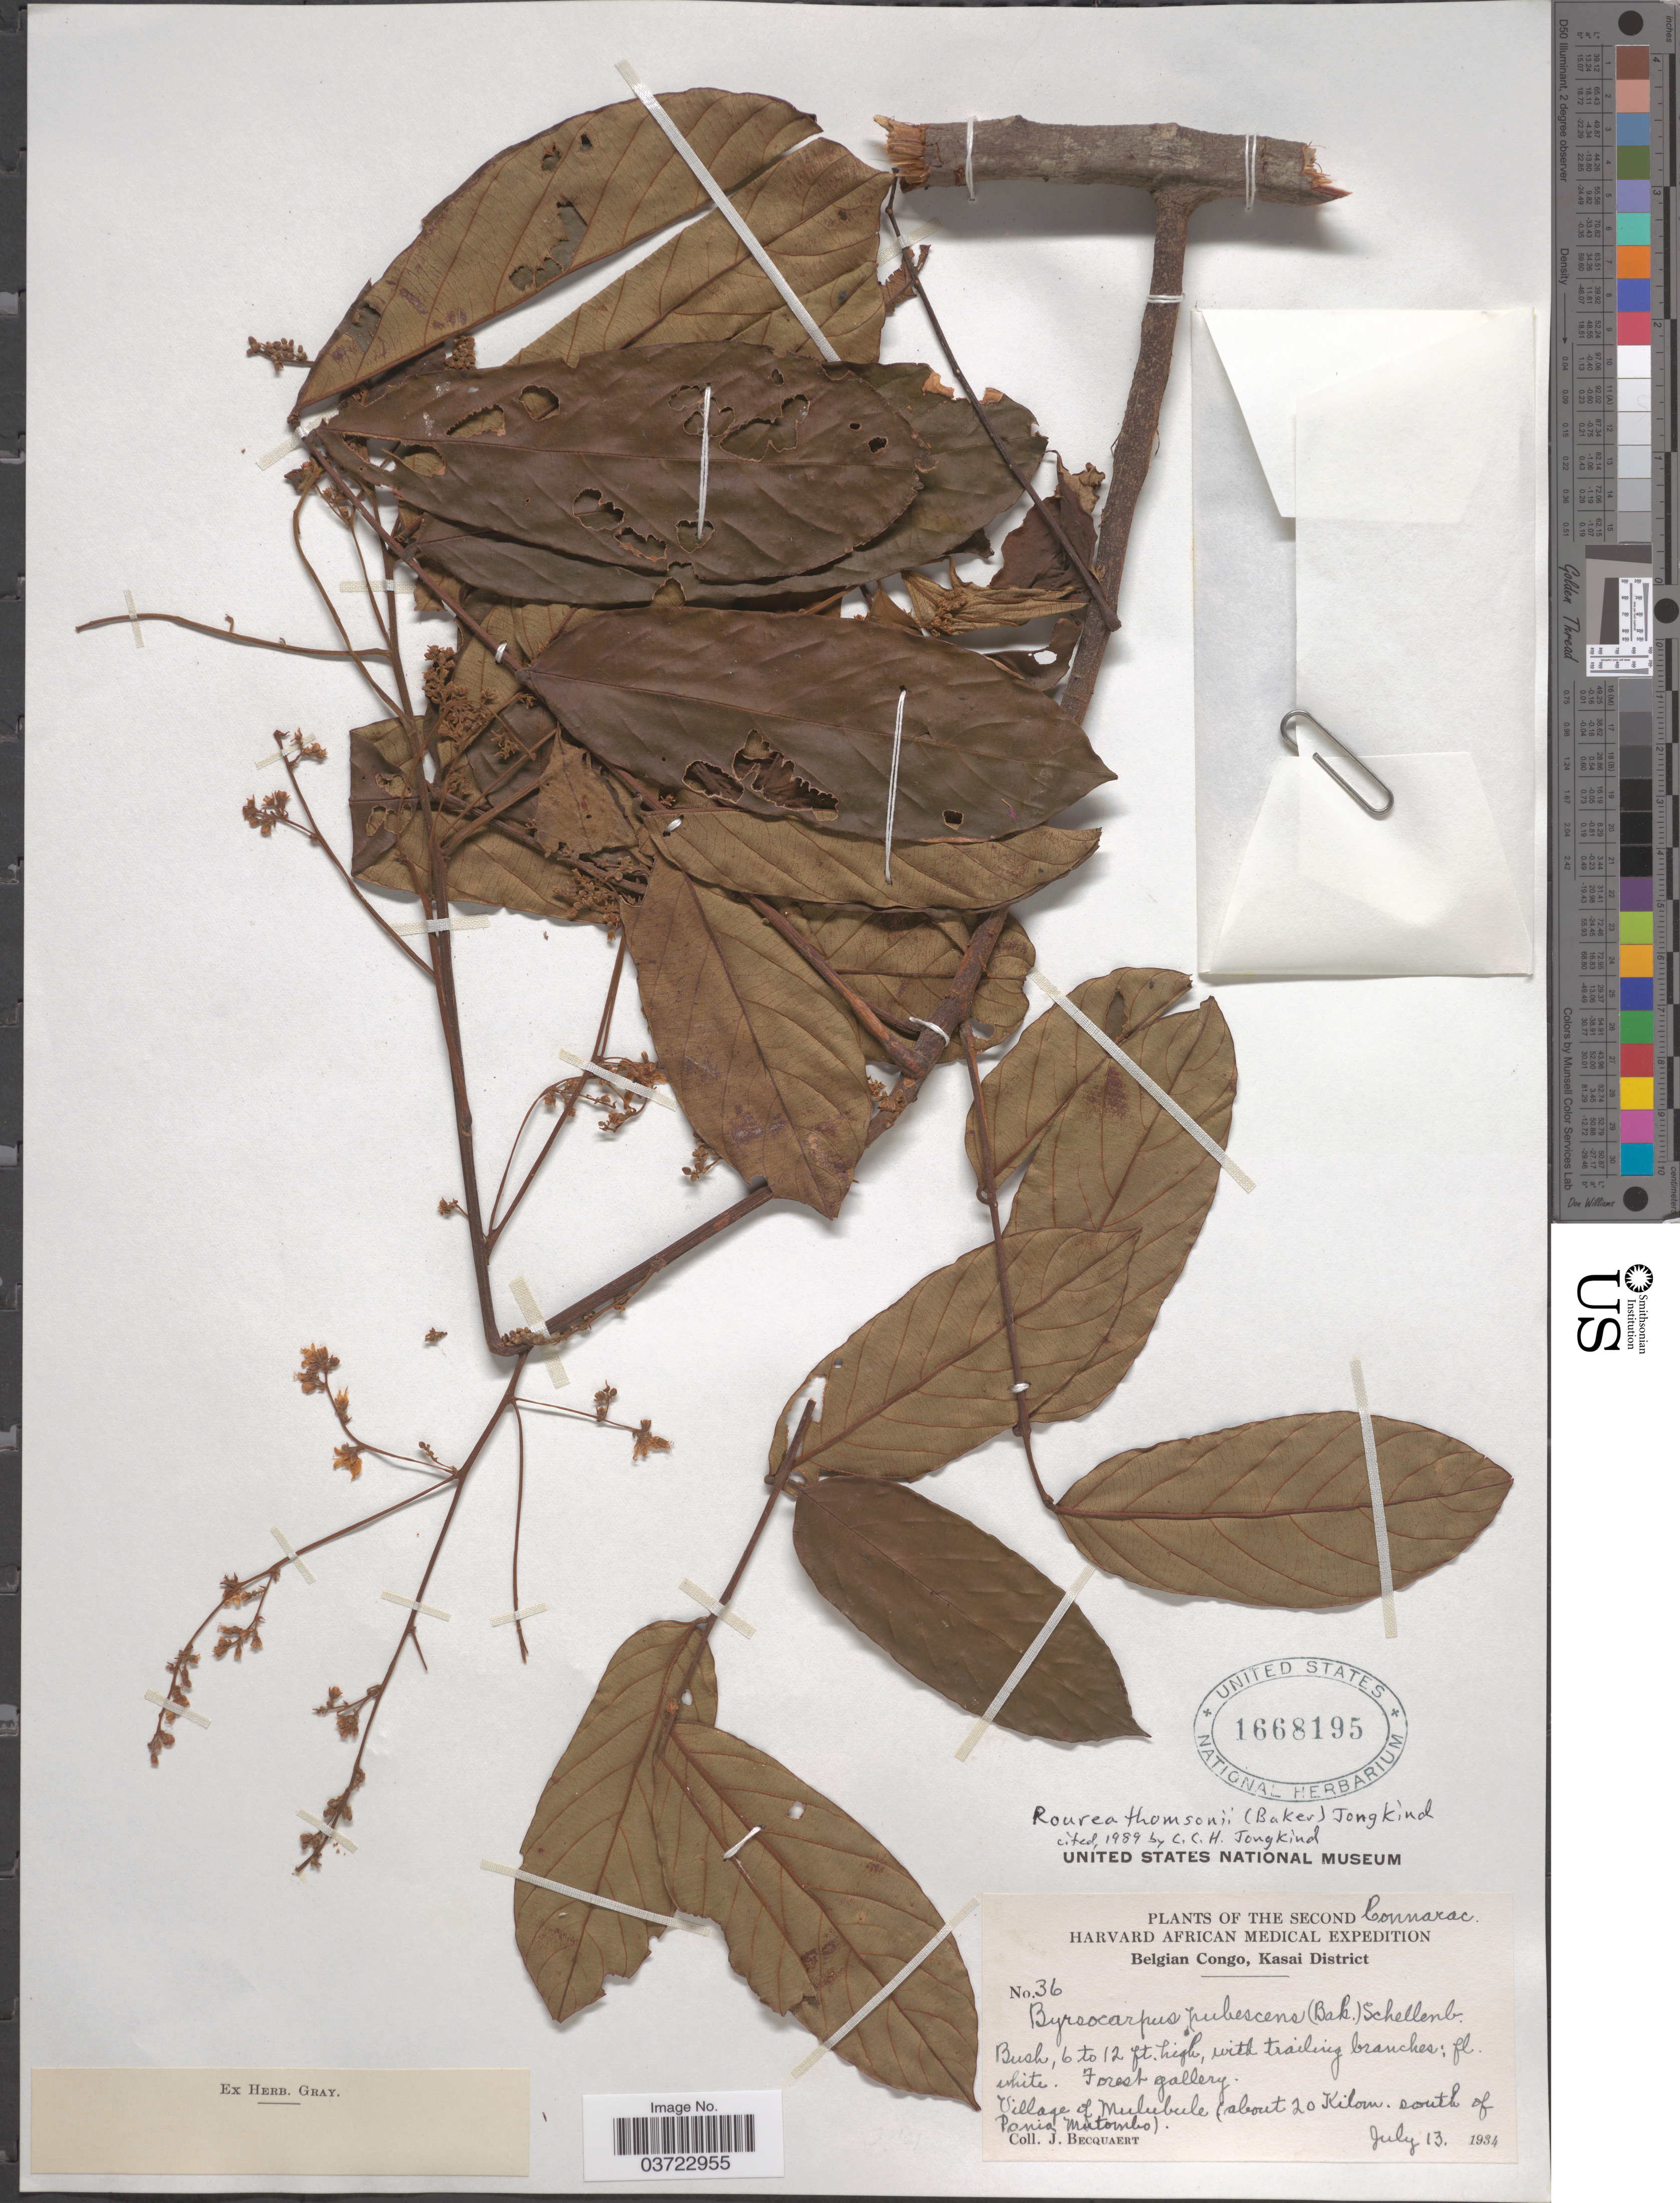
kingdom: Plantae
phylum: Tracheophyta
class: Magnoliopsida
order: Oxalidales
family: Connaraceae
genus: Rourea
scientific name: Rourea thomsonii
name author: (Baker) Jongkind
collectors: J. Becquaert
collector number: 36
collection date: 1934-07-13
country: Congo, Democratic Republic of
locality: The Second. Belgian Congo, Kasai District. Village of Mulubule (about 20 Kilom, south of Ponia Mutombo).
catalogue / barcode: US 1668195